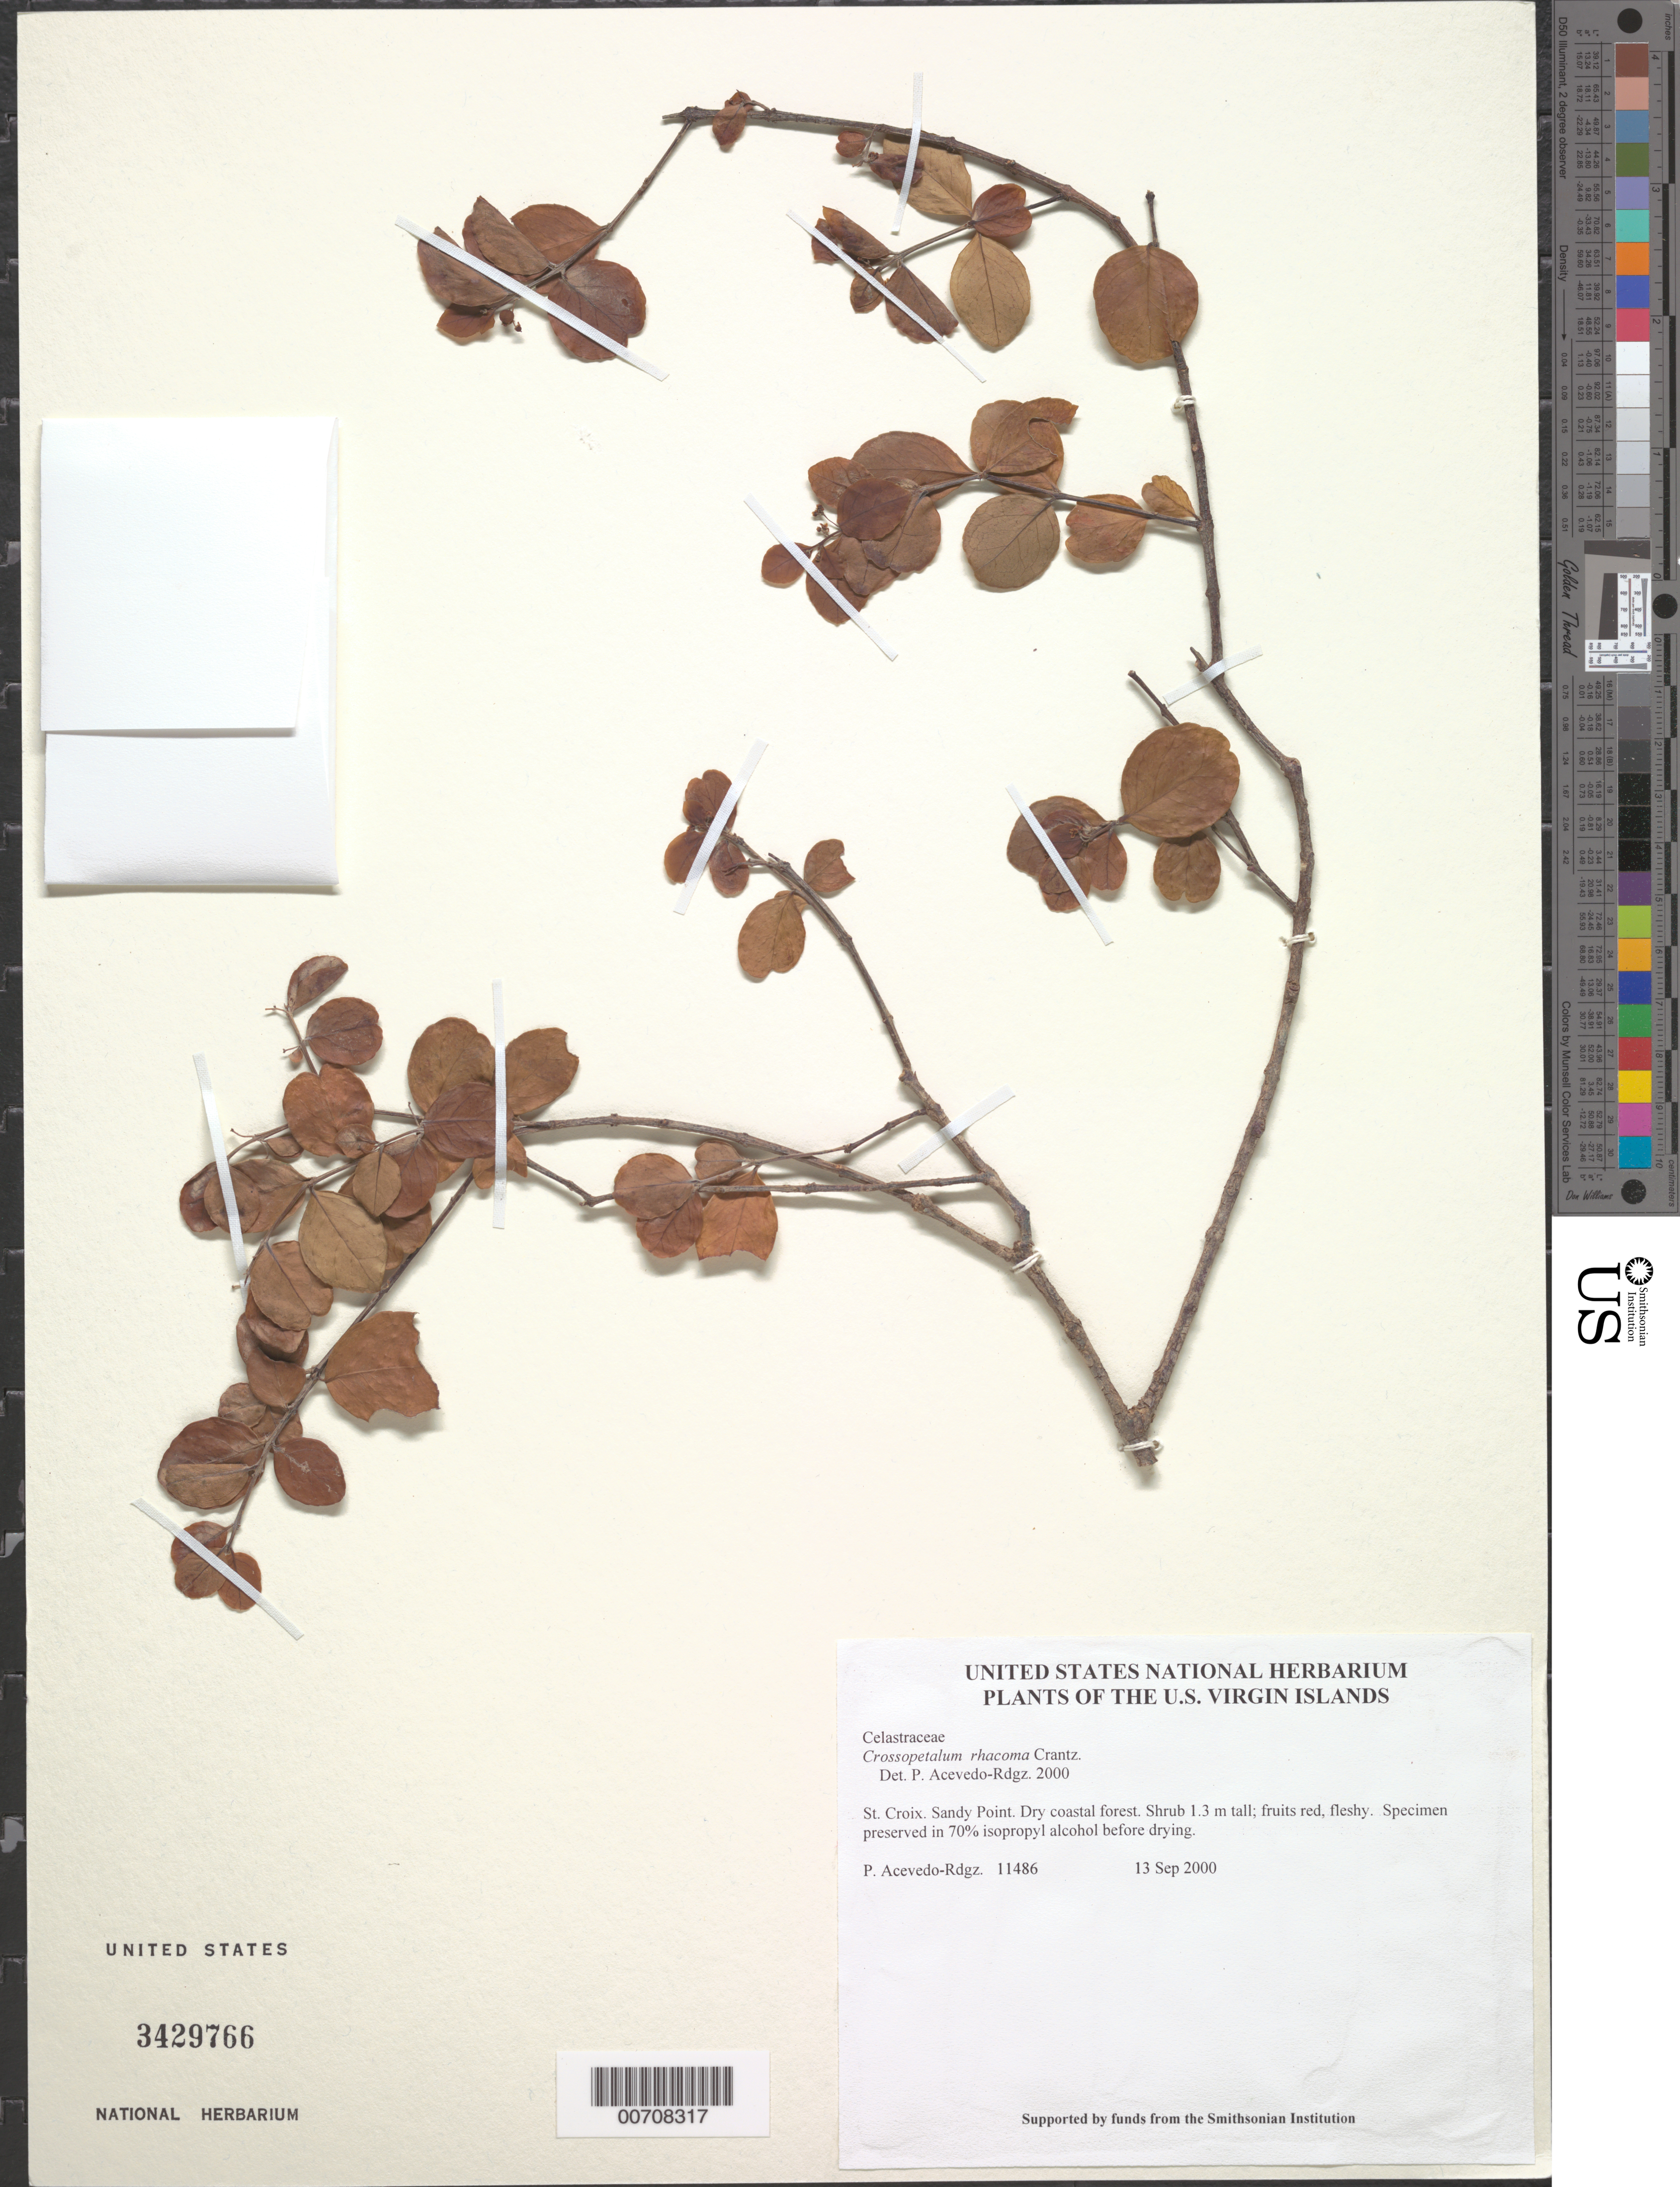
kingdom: Plantae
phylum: Tracheophyta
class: Magnoliopsida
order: Celastrales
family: Celastraceae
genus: Crossopetalum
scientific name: Crossopetalum rhacoma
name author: Crantz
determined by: Acevedo-Rodríguez, P., (BOT), Smithsonian Institution - National Museum of Natural History (UNITED STATES)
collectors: P. Acevedo-Rodr.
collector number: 11486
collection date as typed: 13 Sep 2000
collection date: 2000-09-13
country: U.S. Virgin Islands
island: St. Croix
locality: Sandy Point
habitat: Dry coastal forest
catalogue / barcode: US 3429766